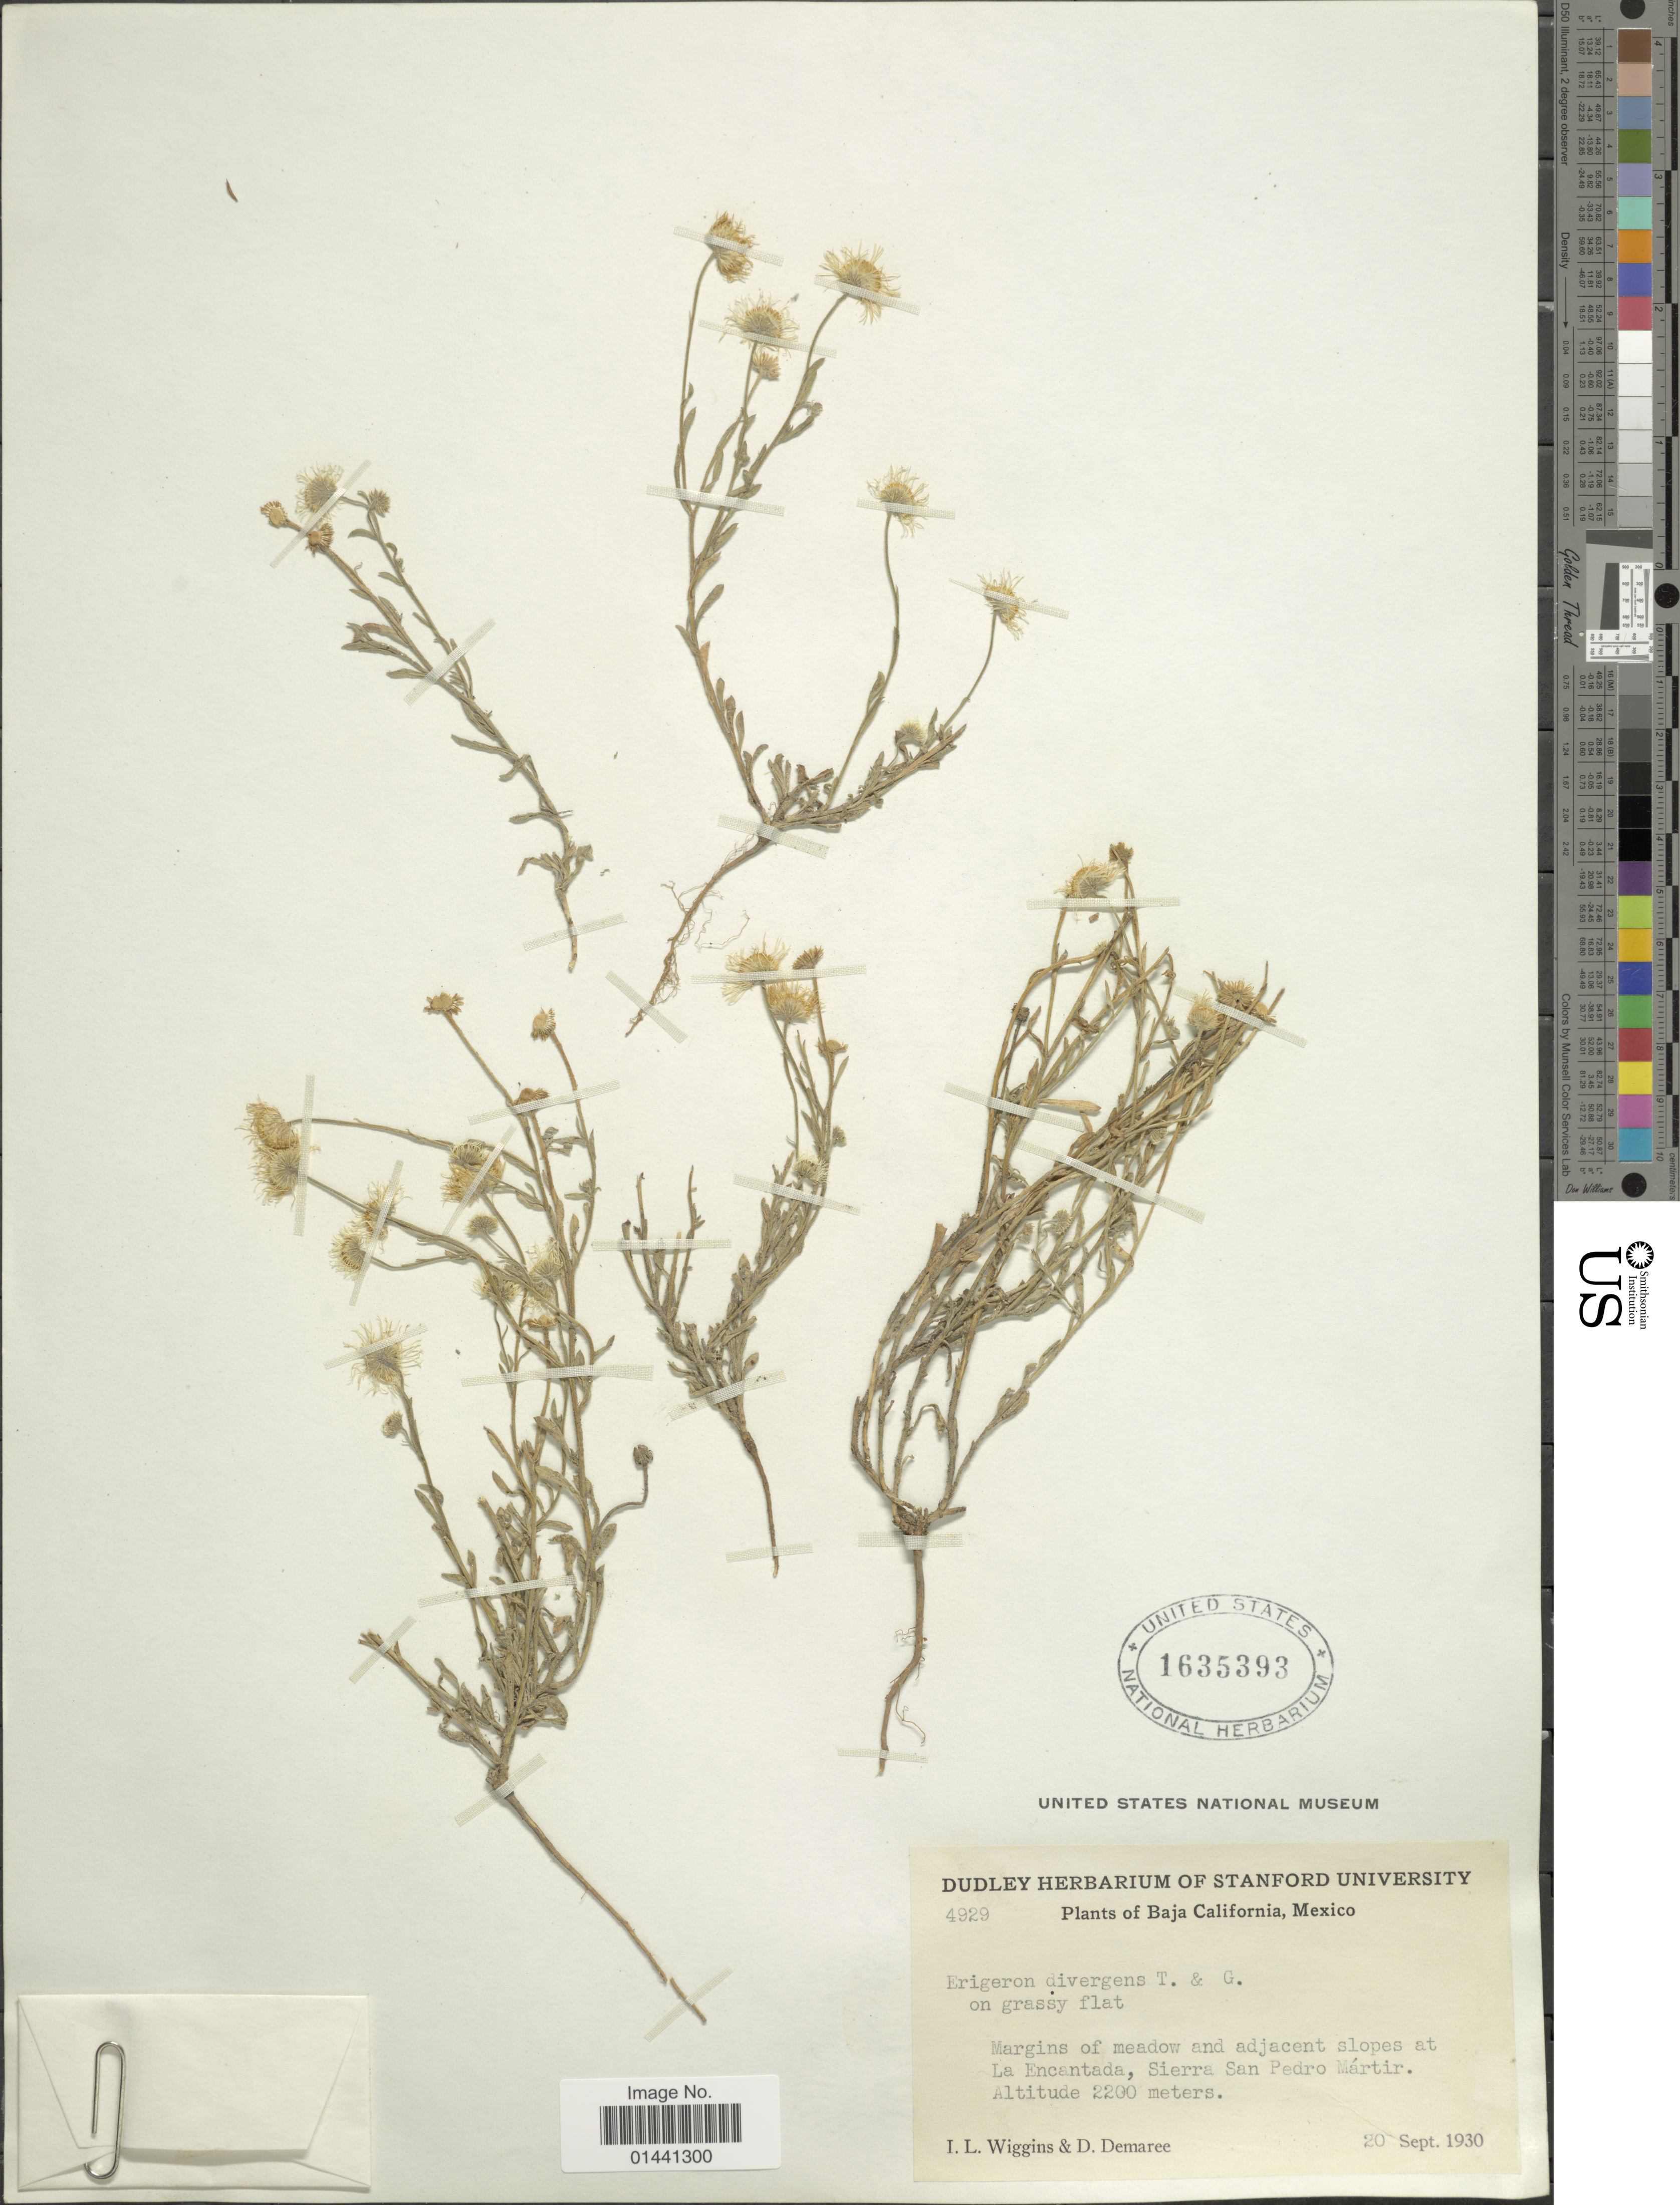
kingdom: Plantae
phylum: Tracheophyta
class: Magnoliopsida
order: Asterales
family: Asteraceae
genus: Erigeron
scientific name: Erigeron divergens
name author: Torr. & A. Gray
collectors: I. L. Wiggins & D. Demaree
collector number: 4929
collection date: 1930-09-20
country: Mexico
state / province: Baja California Sur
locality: On grassy flat, margins of meadow and adjacent slopes at La Encantada, Sierra San Pedro Mártir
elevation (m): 2200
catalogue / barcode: US 1635393